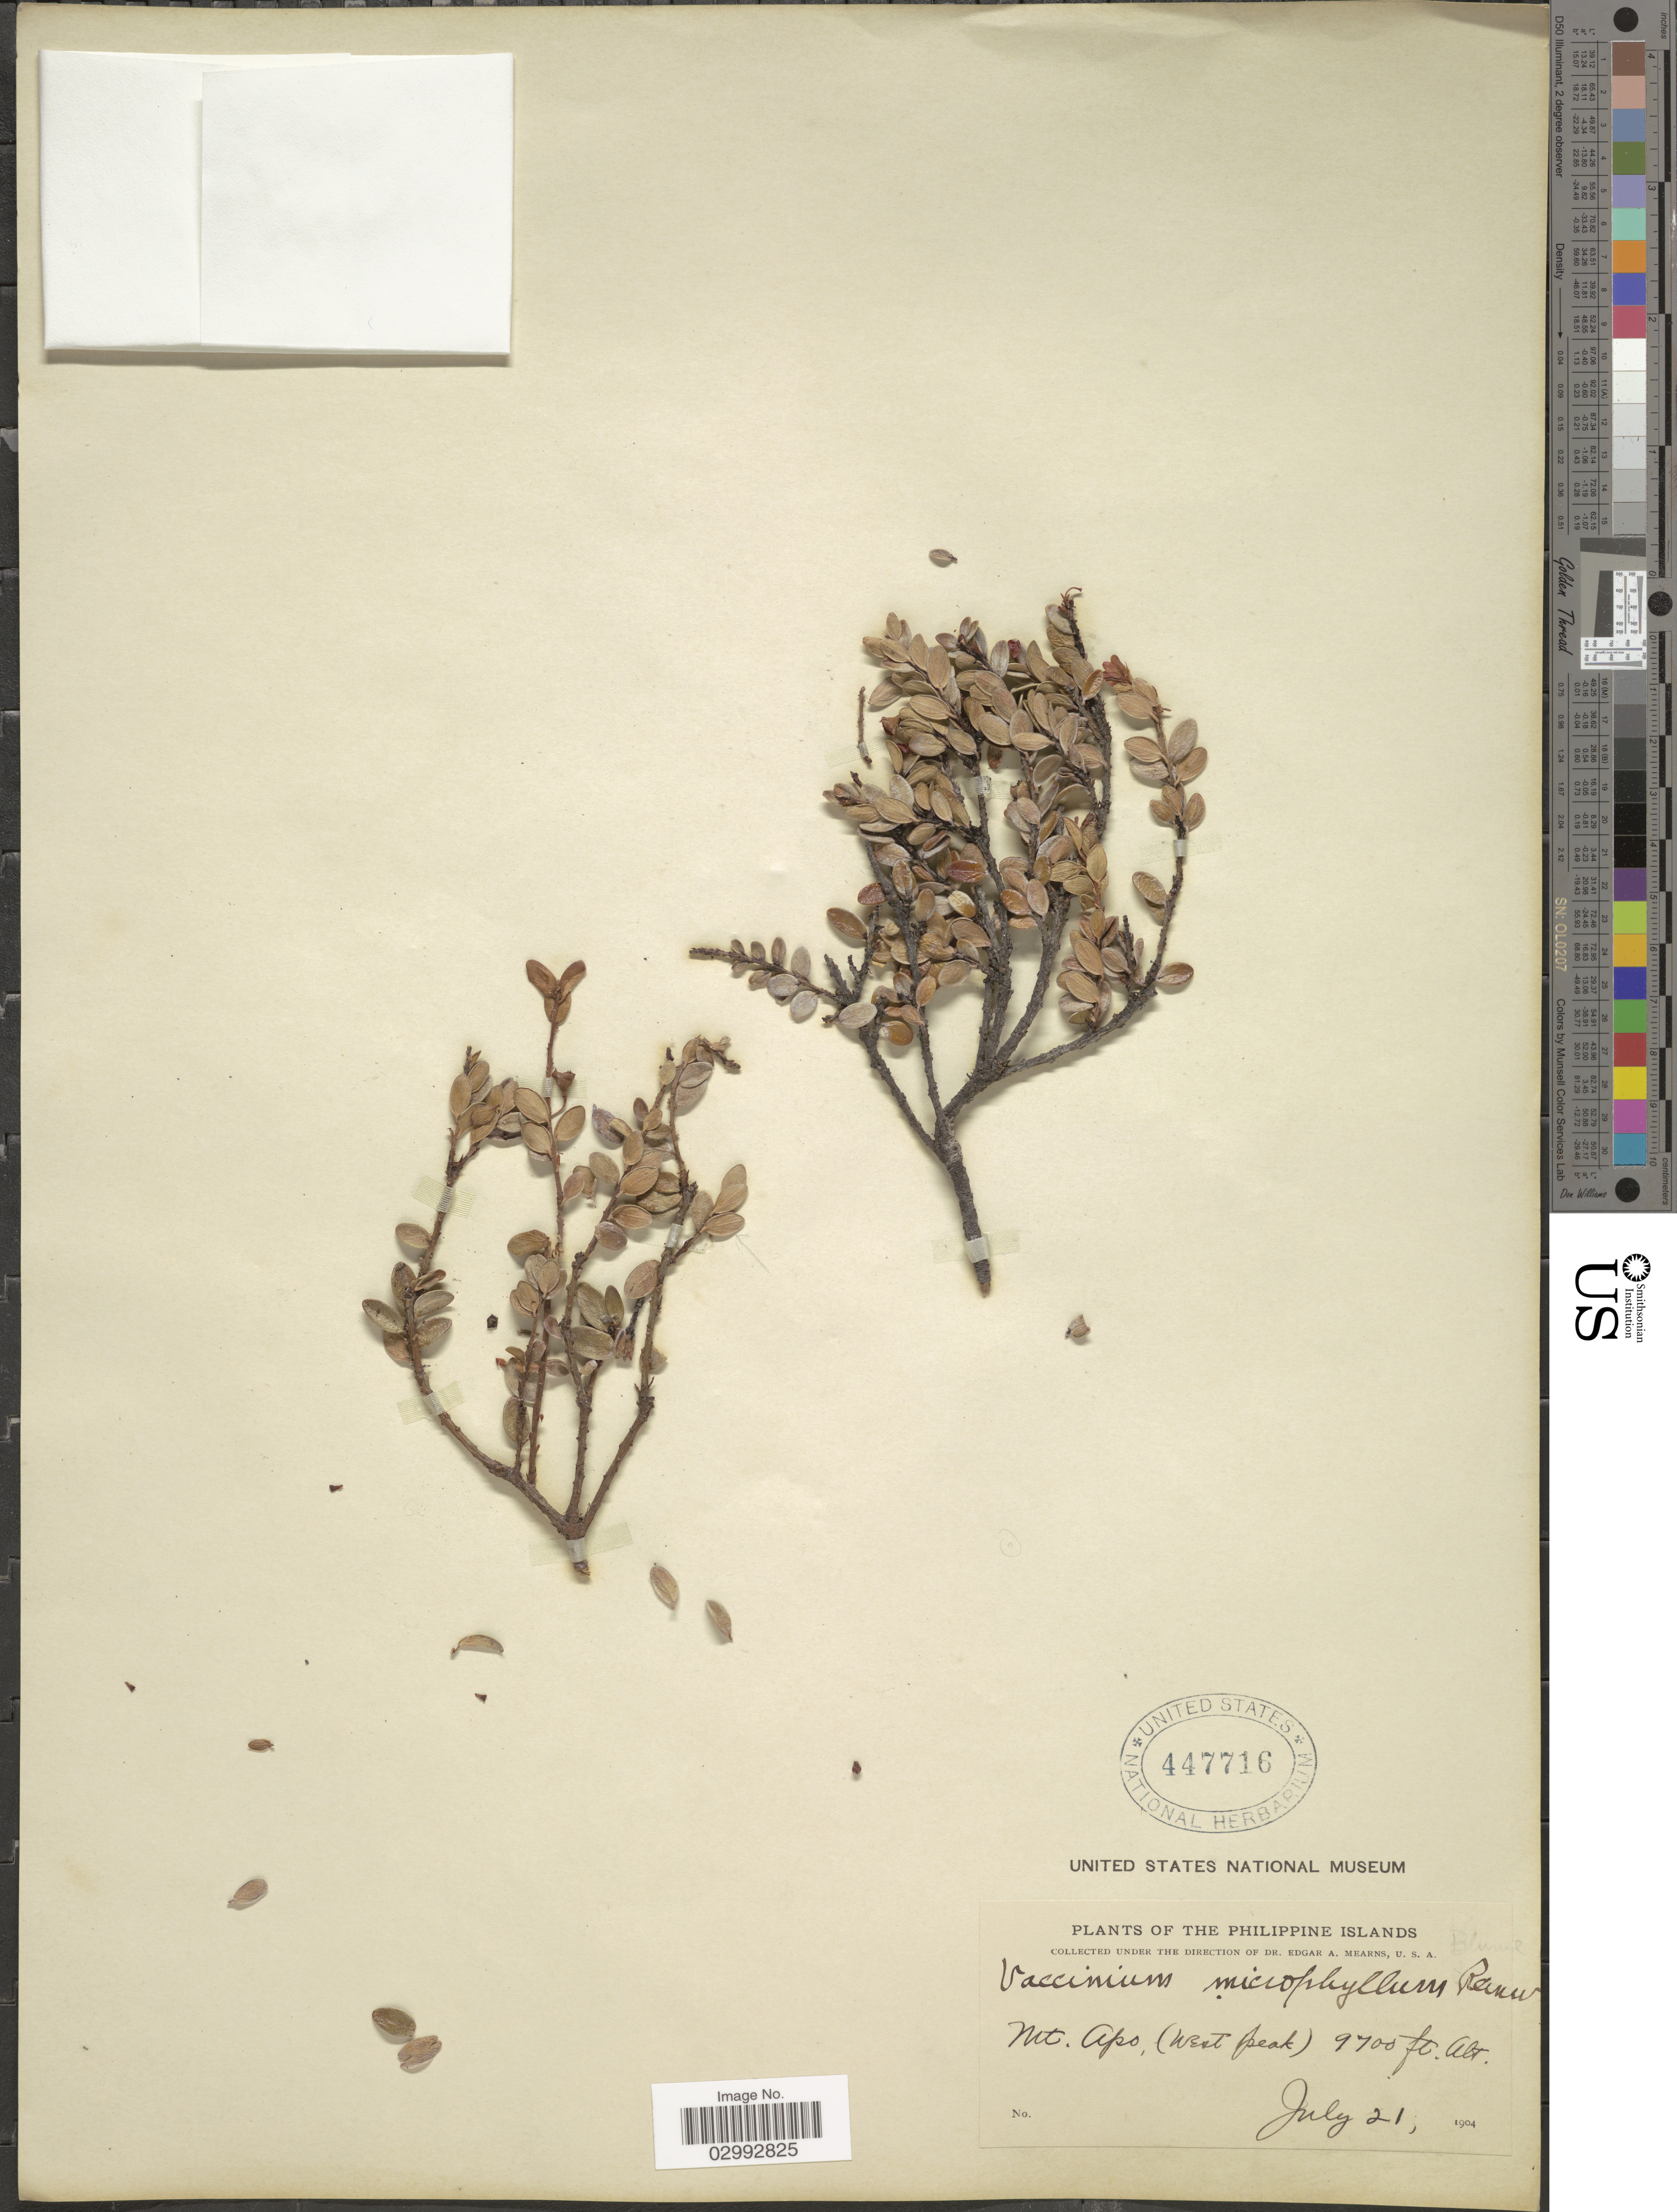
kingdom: Plantae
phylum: Tracheophyta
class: Magnoliopsida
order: Ericales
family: Ericaceae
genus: Vaccinium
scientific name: Vaccinium microphyllum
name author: Reinw. ex Blume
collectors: E. A. Mearns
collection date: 1904-07-21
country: Philippines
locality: Philippine Islands. Mt. Apo, (West Peak).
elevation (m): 2957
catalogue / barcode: US 447716